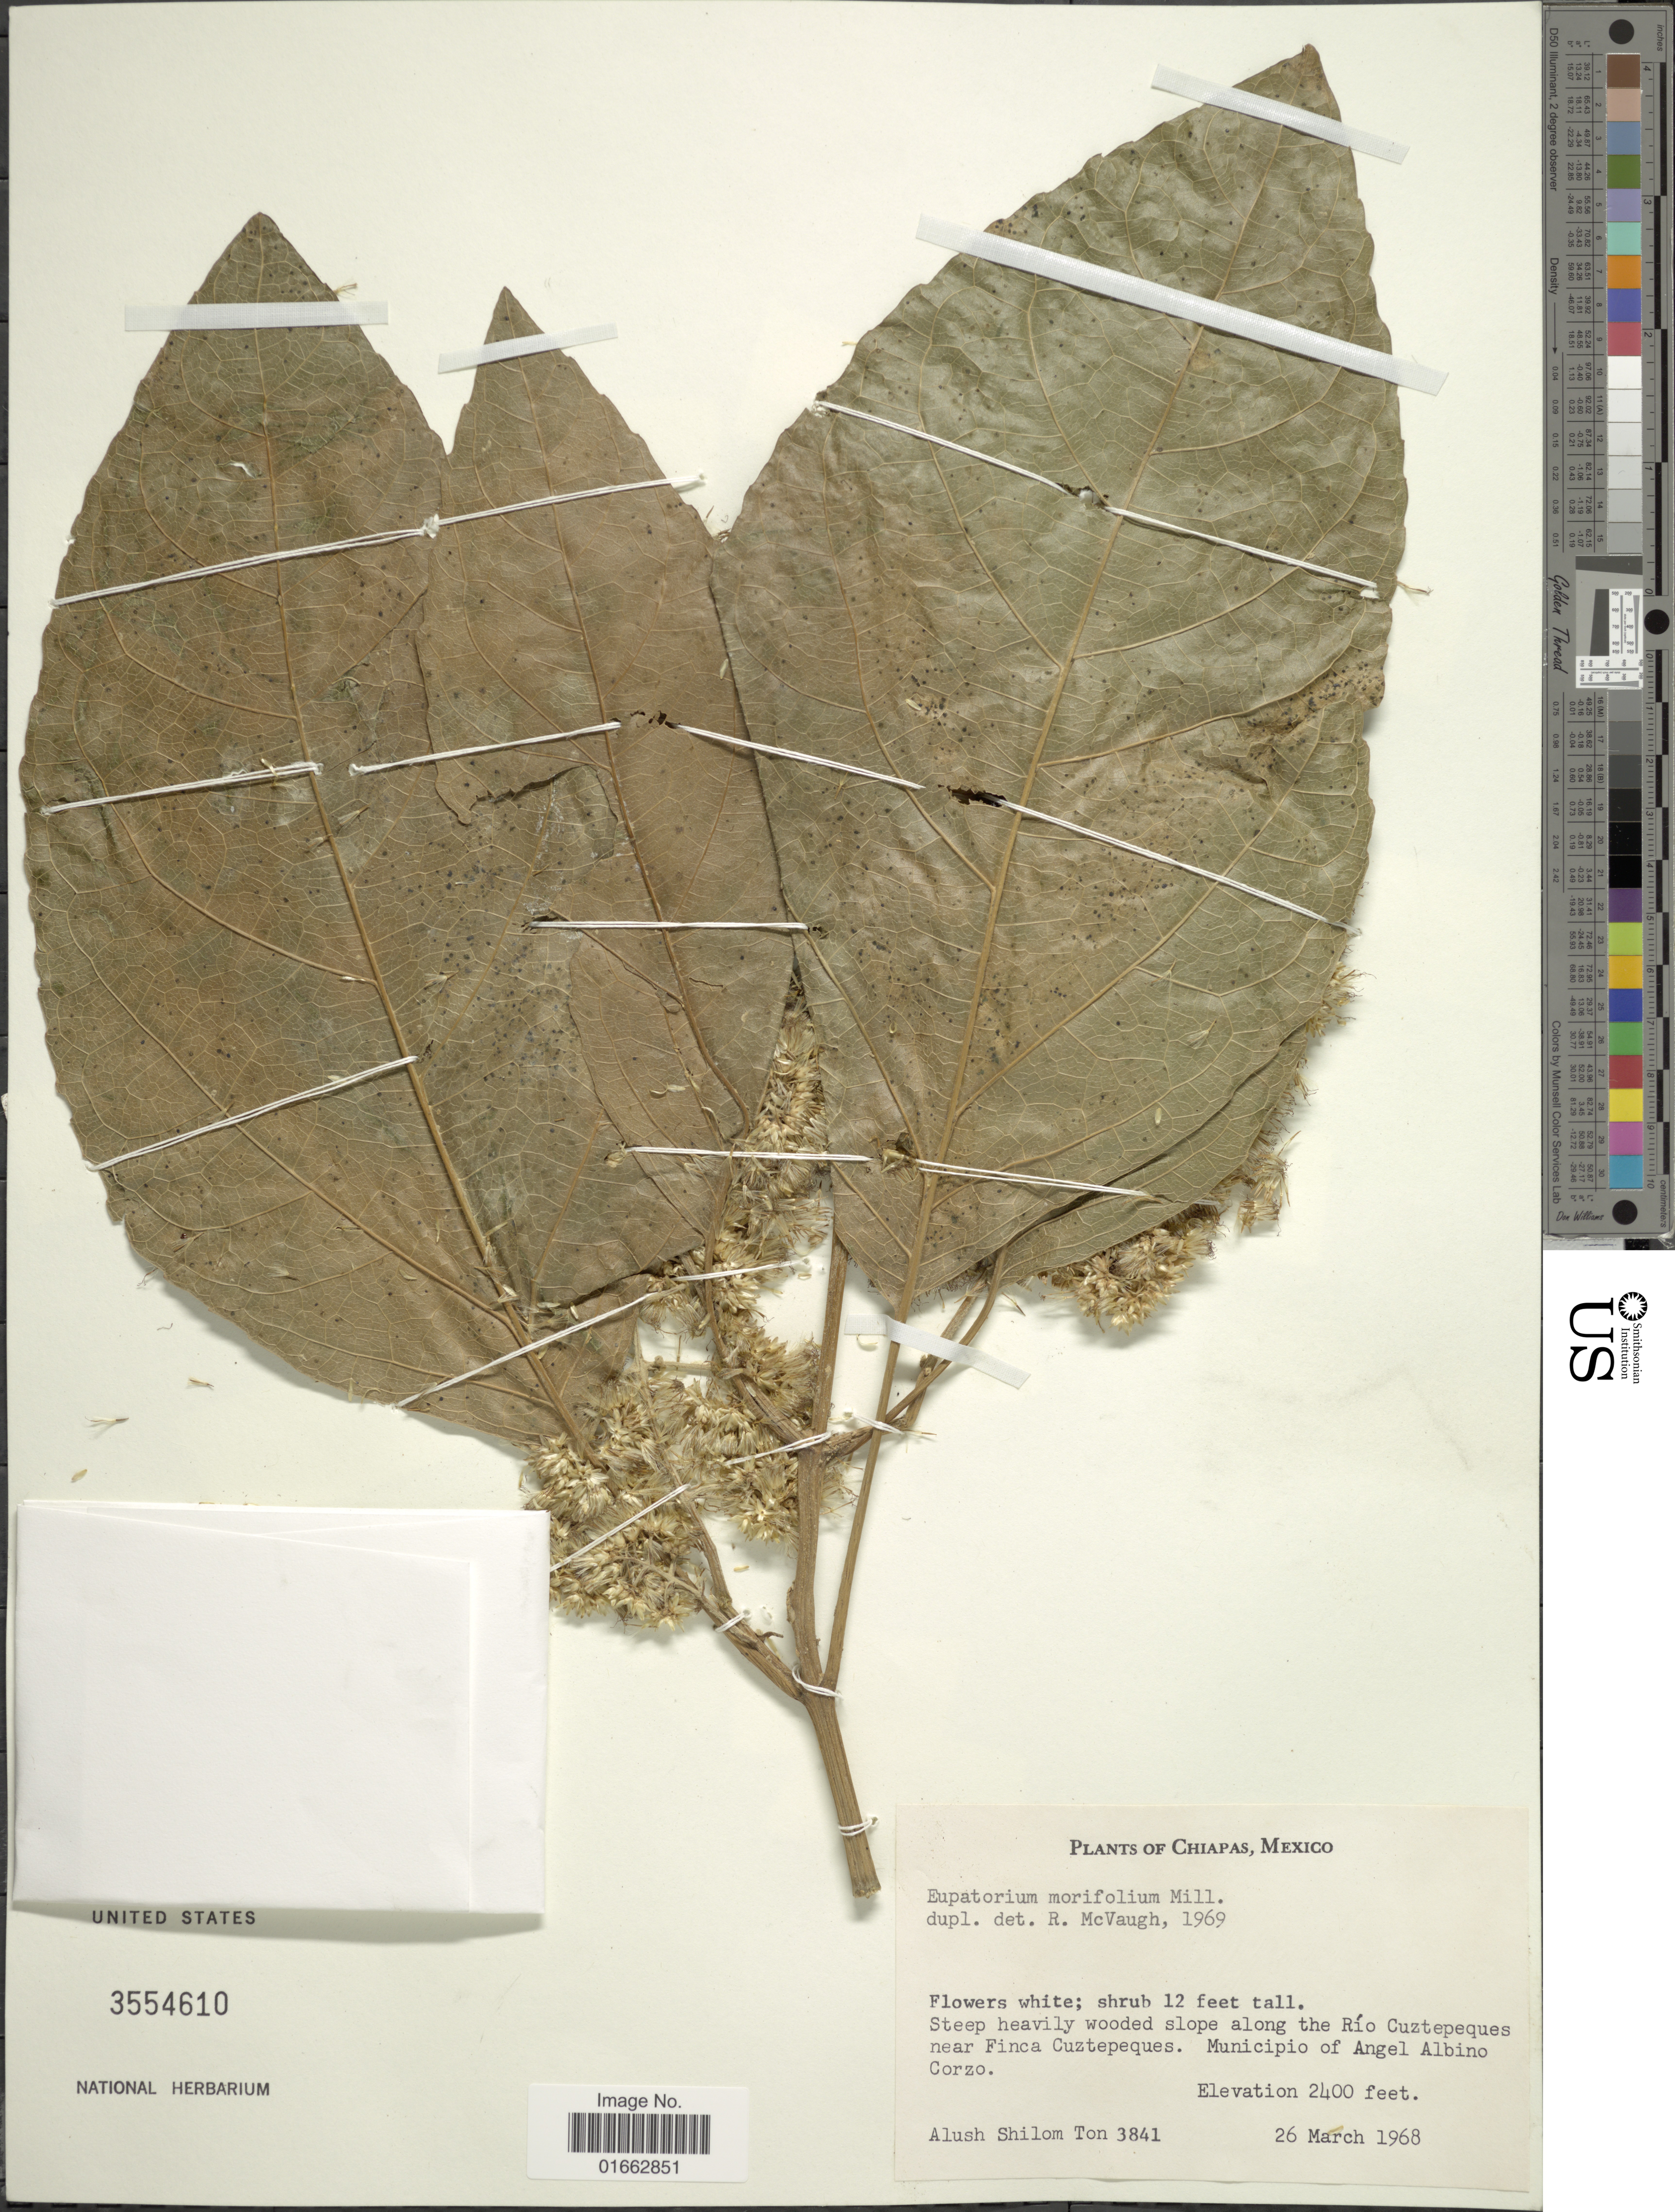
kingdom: Plantae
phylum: Tracheophyta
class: Magnoliopsida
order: Asterales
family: Asteraceae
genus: Critonia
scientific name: Critonia morifolia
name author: (Mill.) R.M. King & H. Rob.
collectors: A. S. Ton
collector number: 3841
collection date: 1968-03-26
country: Mexico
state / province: Chiapas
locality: Steep heavily wooded slope along the Río Cuztepeques near Finca Cuztepeques. Municipio of Angel Albino Corzo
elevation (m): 732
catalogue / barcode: US 3554610